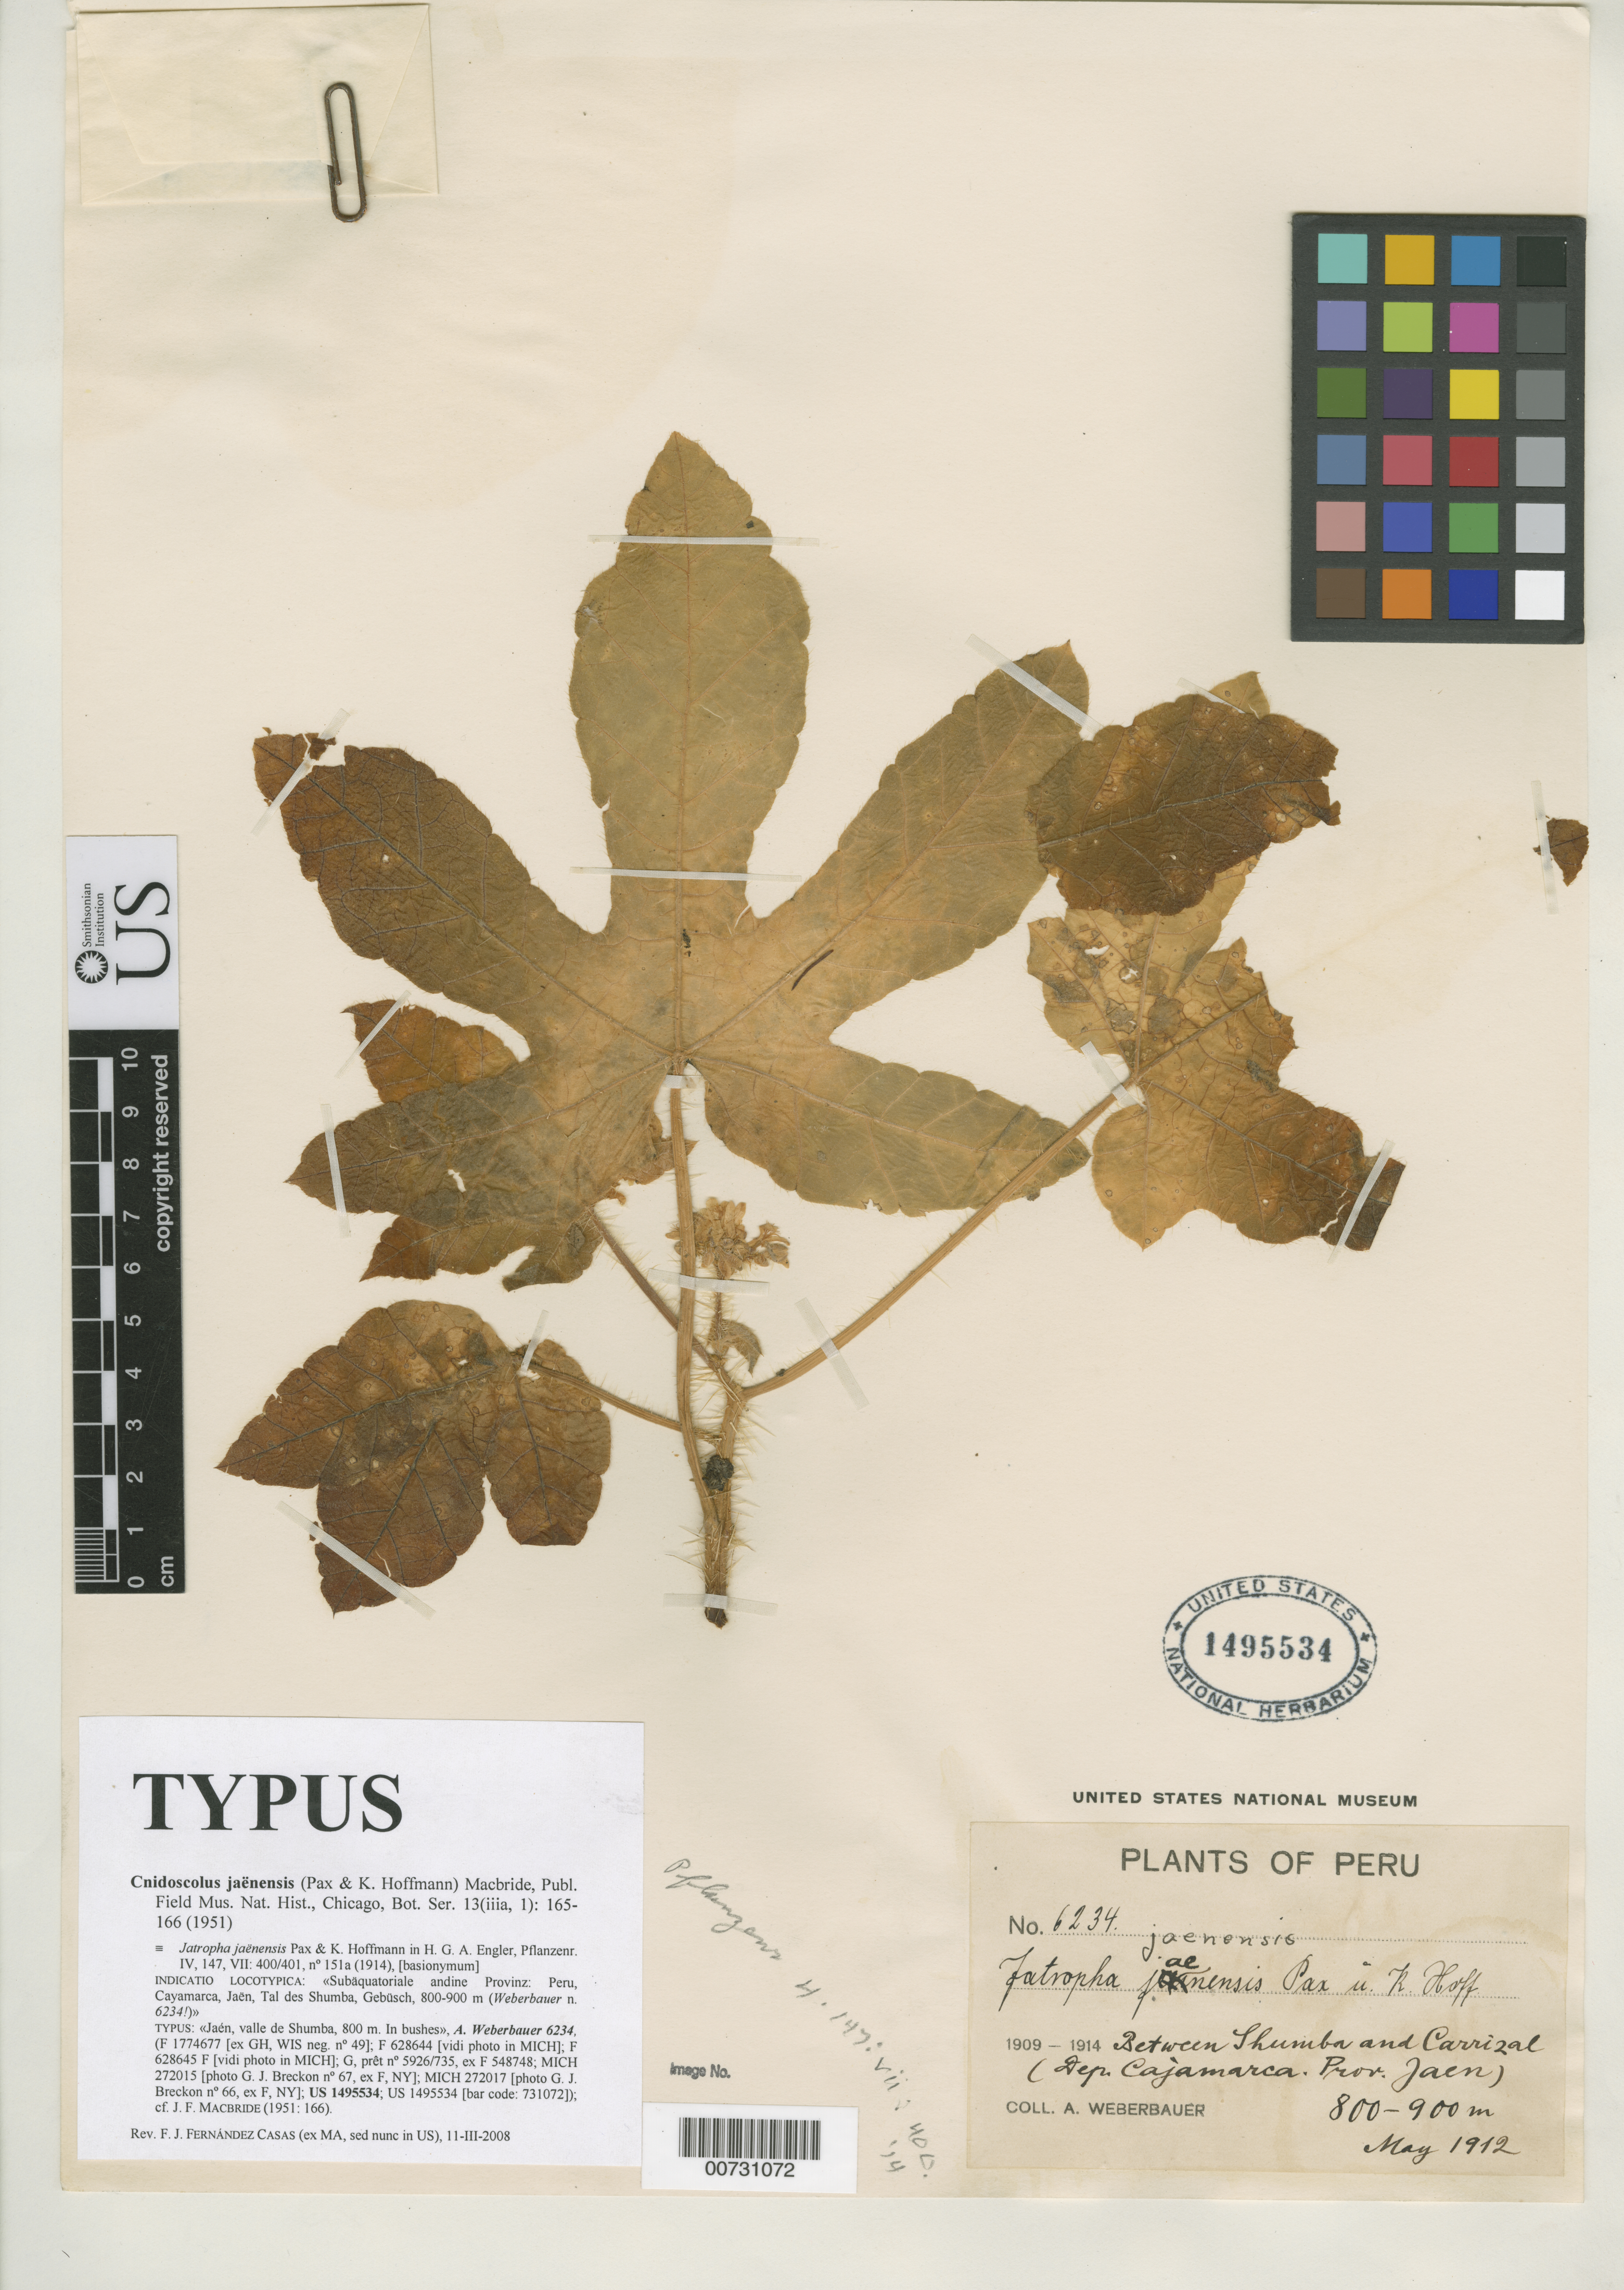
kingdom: Plantae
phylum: Tracheophyta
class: Magnoliopsida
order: Malpighiales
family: Euphorbiaceae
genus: Jatropha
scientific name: Jatropha jaenensis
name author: Pax & K. Hoffm. in Engl.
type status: Isotype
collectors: A. Weberbauer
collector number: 6234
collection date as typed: May 1912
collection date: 1912-05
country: Peru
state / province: Cajamarca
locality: Between Thumba and Carrizal (Dep. Cajamarca. Prov. Jaen).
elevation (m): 800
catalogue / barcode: US 1495534